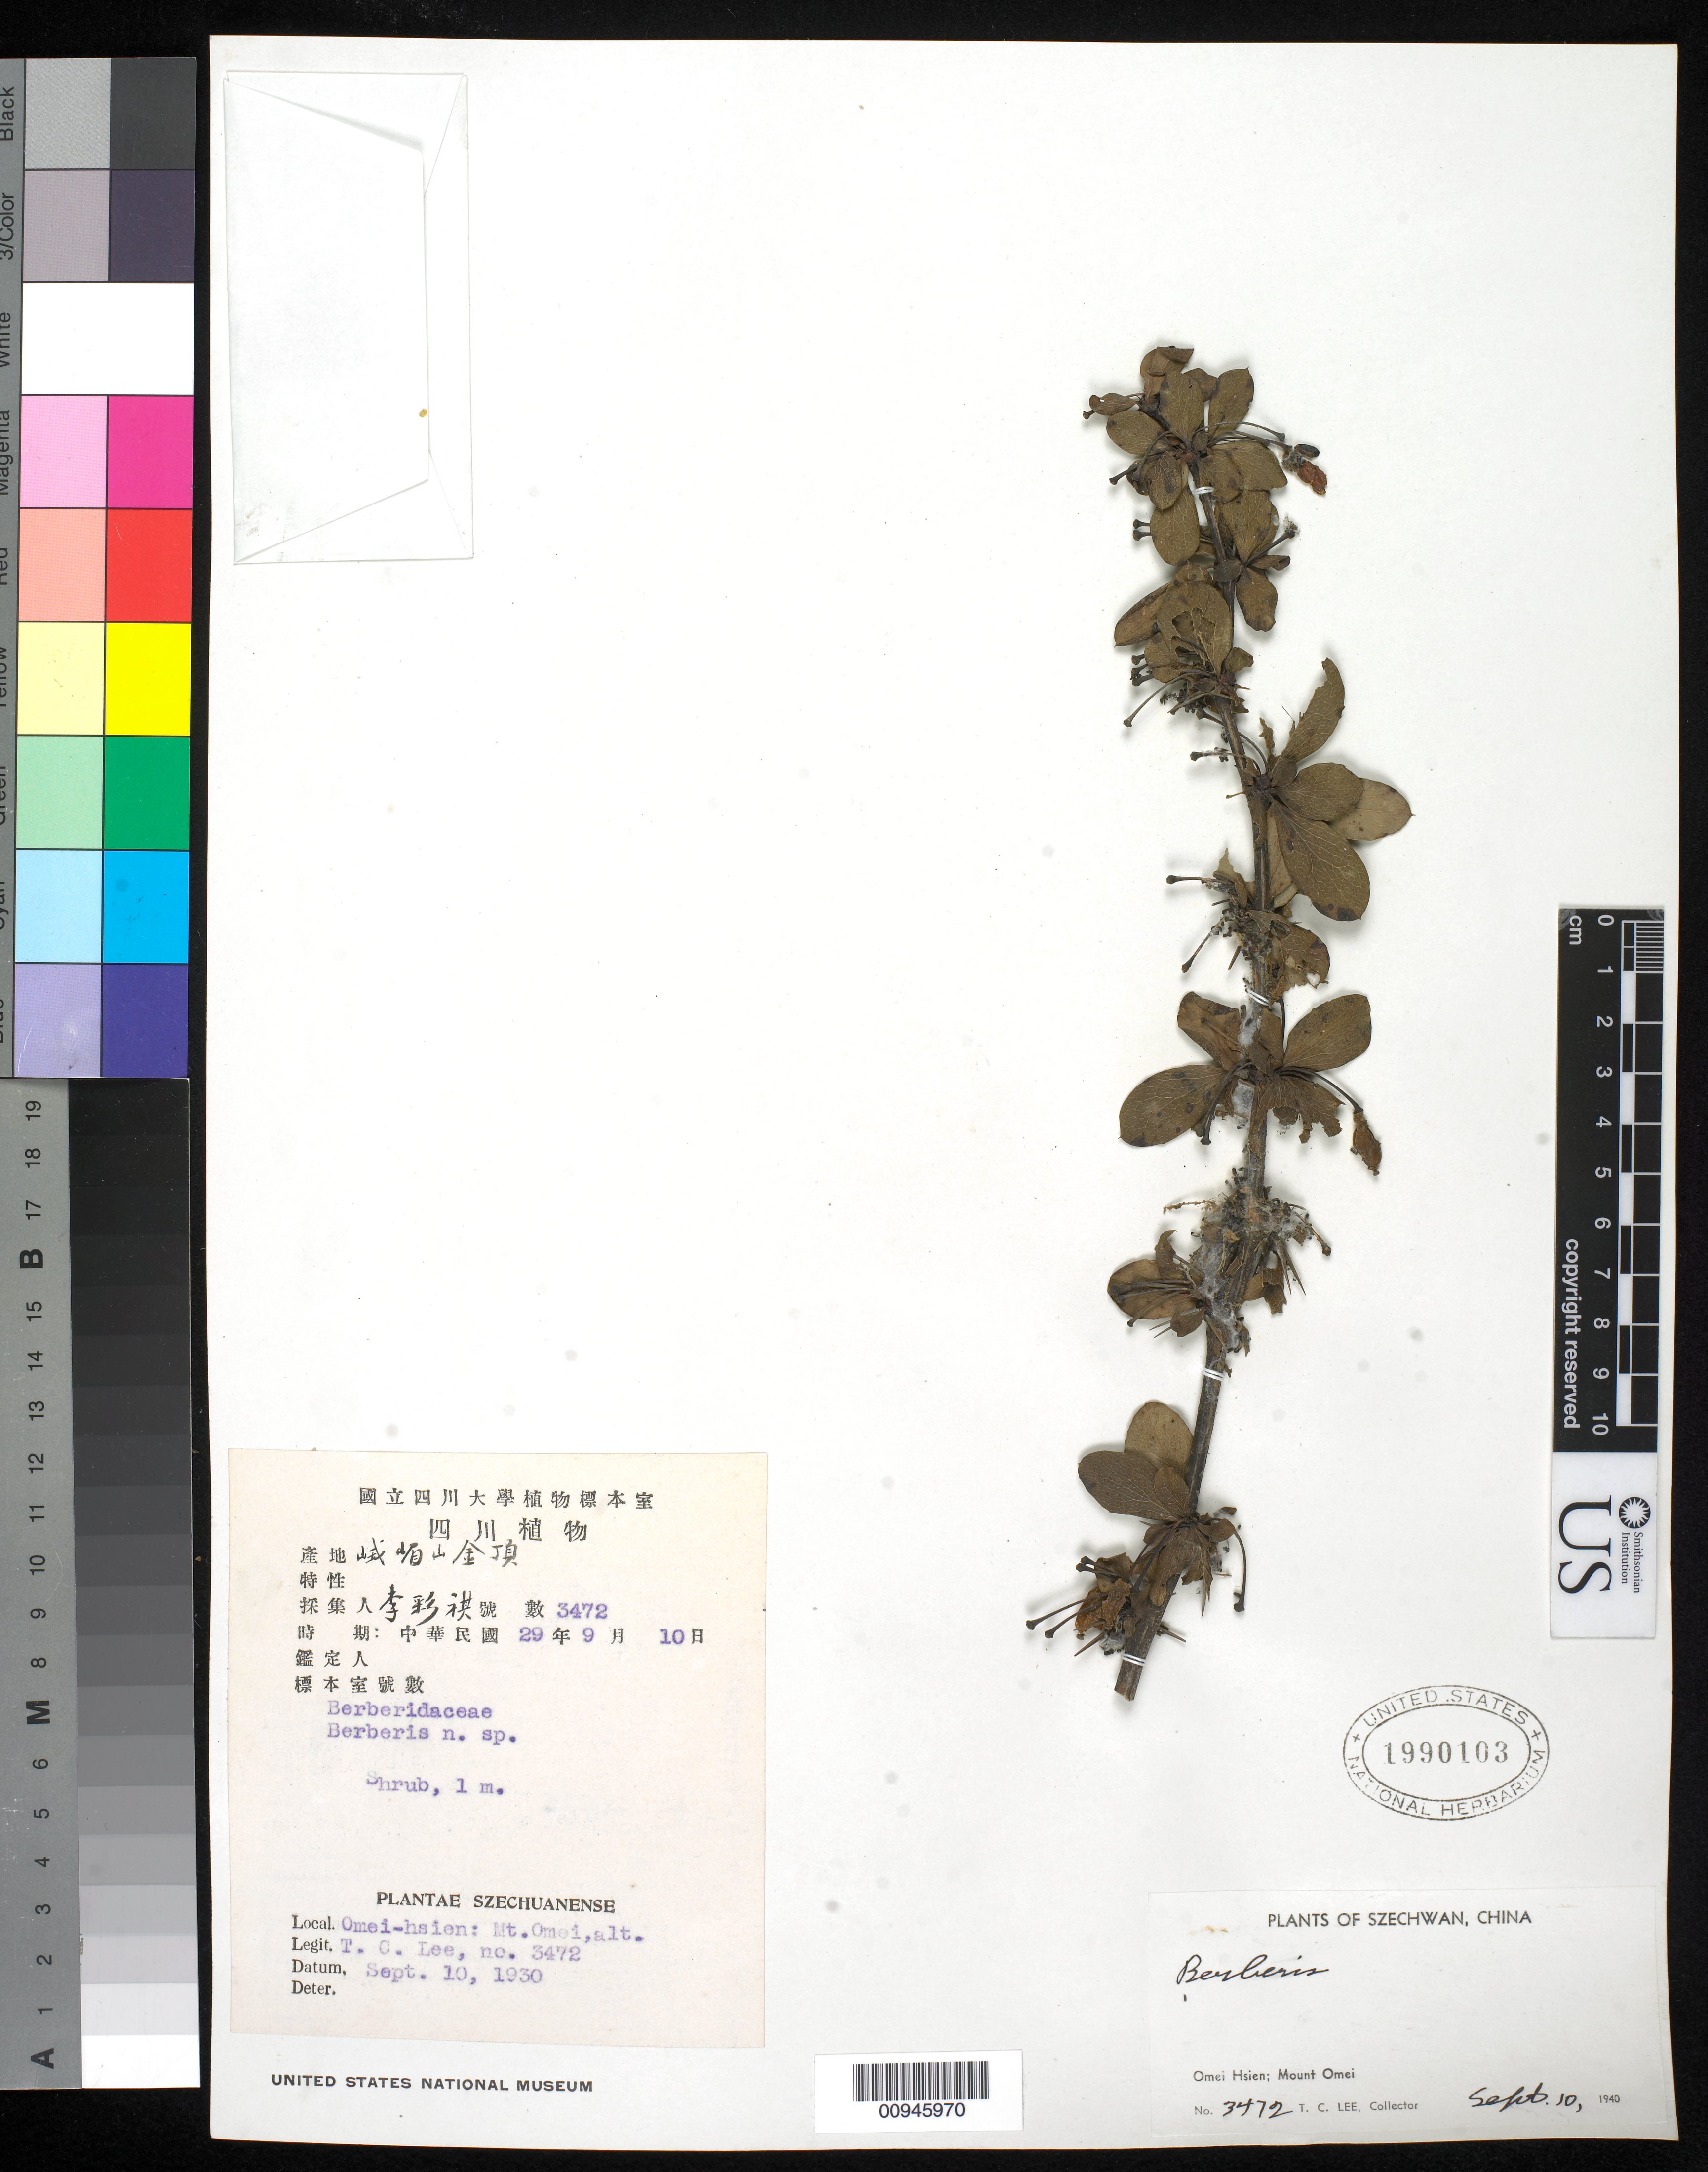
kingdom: Plantae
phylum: Tracheophyta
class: Magnoliopsida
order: Ranunculales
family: Berberidaceae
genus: Berberis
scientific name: Berberis sp.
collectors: T. Lee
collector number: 3472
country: China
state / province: Sichuan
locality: Omei Hsien, Mount Omei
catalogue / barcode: US 1990103